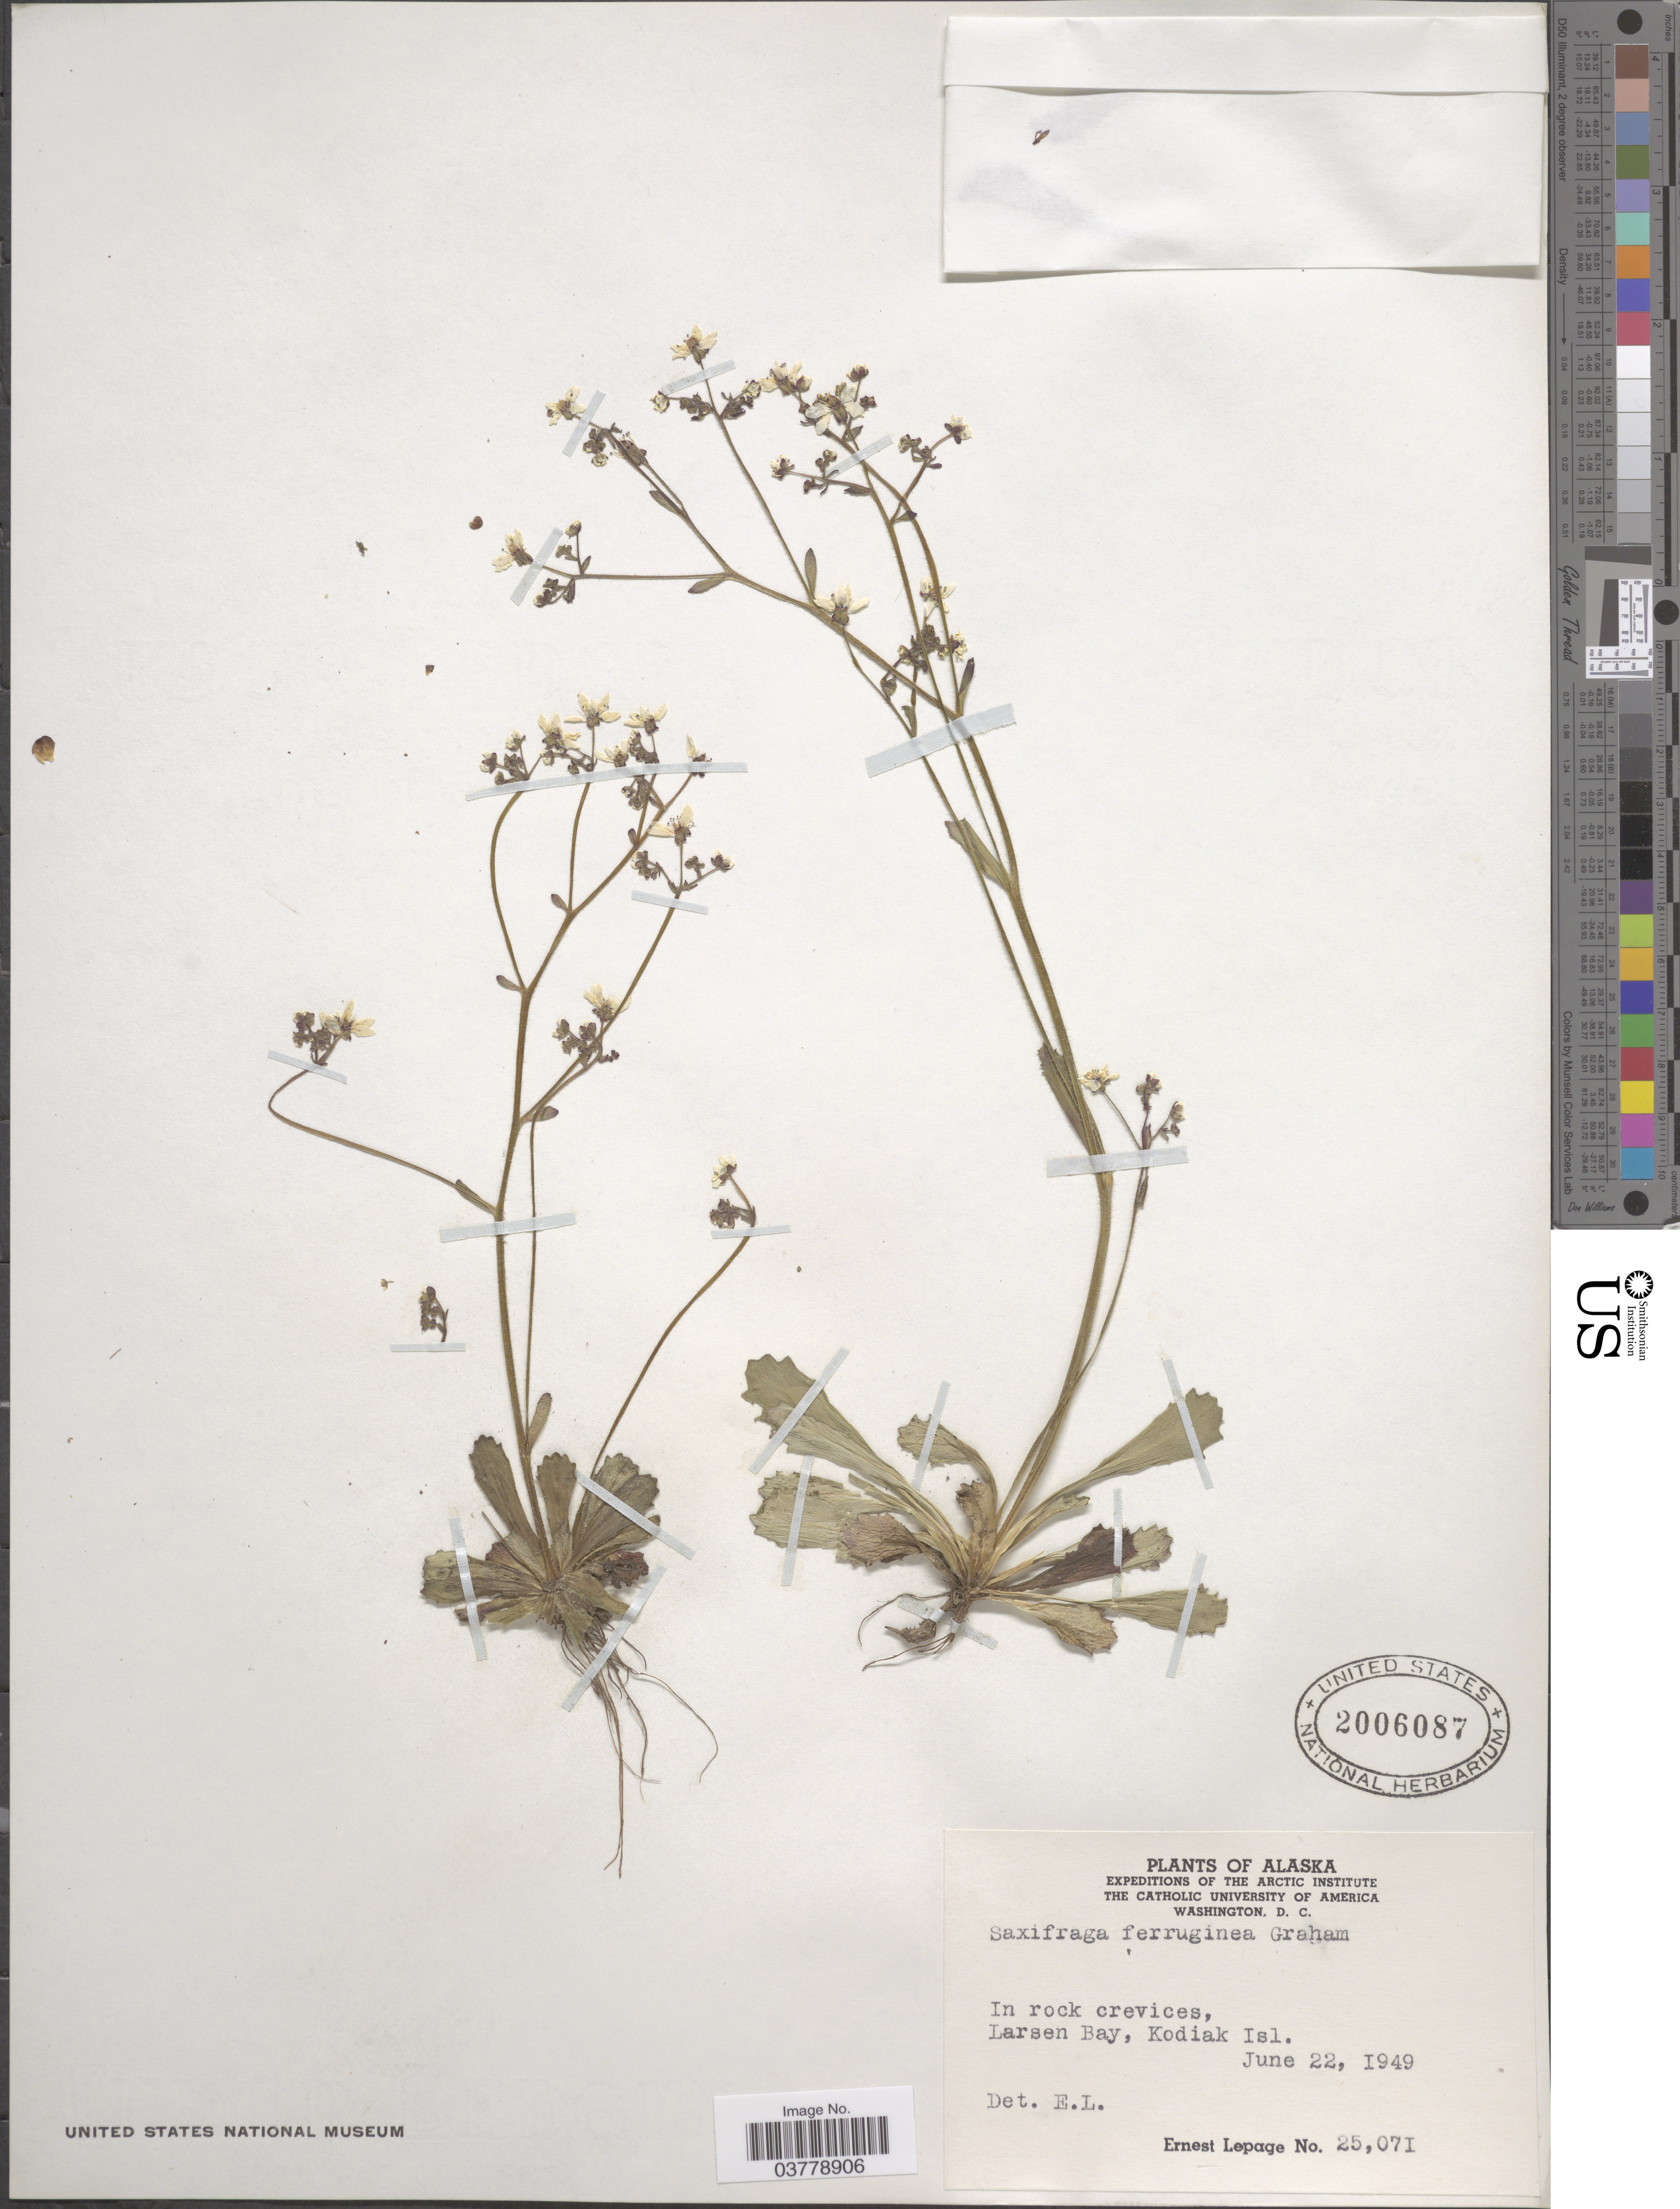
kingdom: Plantae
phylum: Tracheophyta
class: Magnoliopsida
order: Saxifragales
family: Saxifragaceae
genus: Micranthes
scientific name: Micranthes ferruginea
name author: (Graham) Brouillet & Gornall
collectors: E. Lepage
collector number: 25071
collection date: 1949-06-22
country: United States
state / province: Alaska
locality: Larsen Bay, Kodiak Isl.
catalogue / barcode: US 2006087